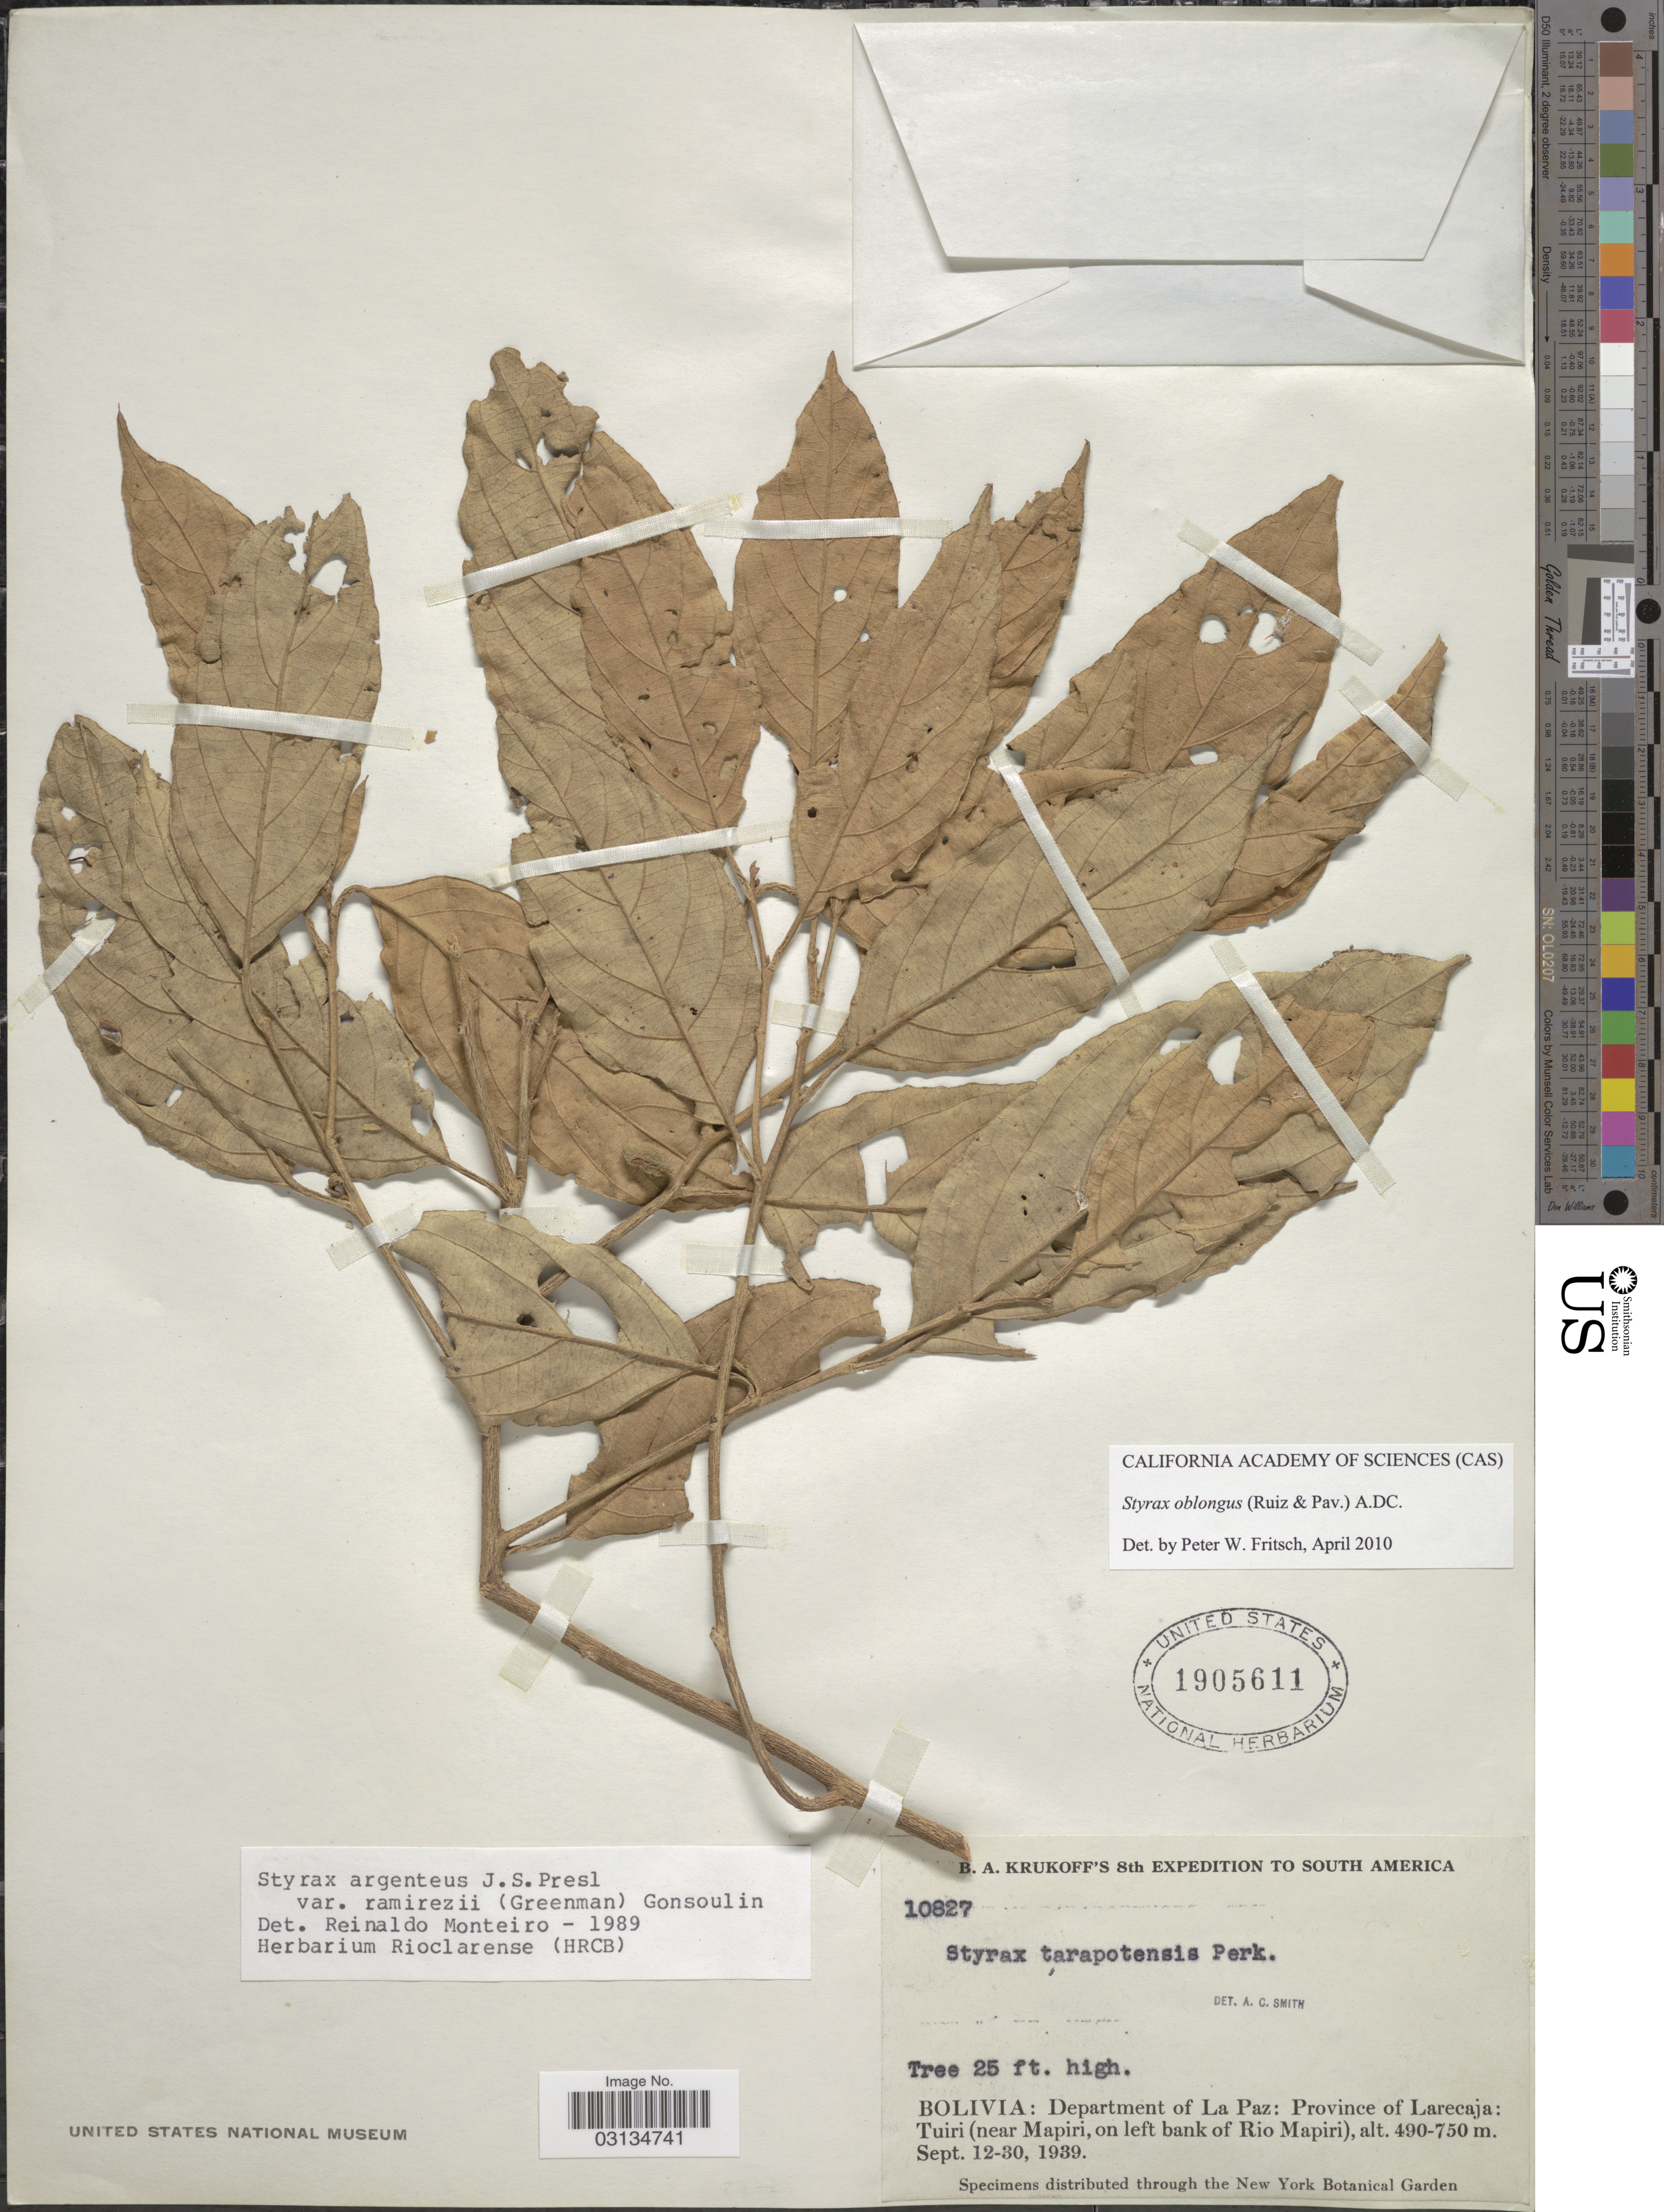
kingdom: Plantae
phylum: Tracheophyta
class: Magnoliopsida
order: Ericales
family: Styracaceae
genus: Styrax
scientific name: Styrax oblongus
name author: (Ruiz & Pav.) A. DC.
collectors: B. A. Krukoff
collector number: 10827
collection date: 1939-09-12/1939-09-30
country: Bolivia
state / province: La Paz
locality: Department of La Paz: Province of Larecaja: Tuiri (near Mapiri, on left bank of Rio Mapiri).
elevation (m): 490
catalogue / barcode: US 1905611